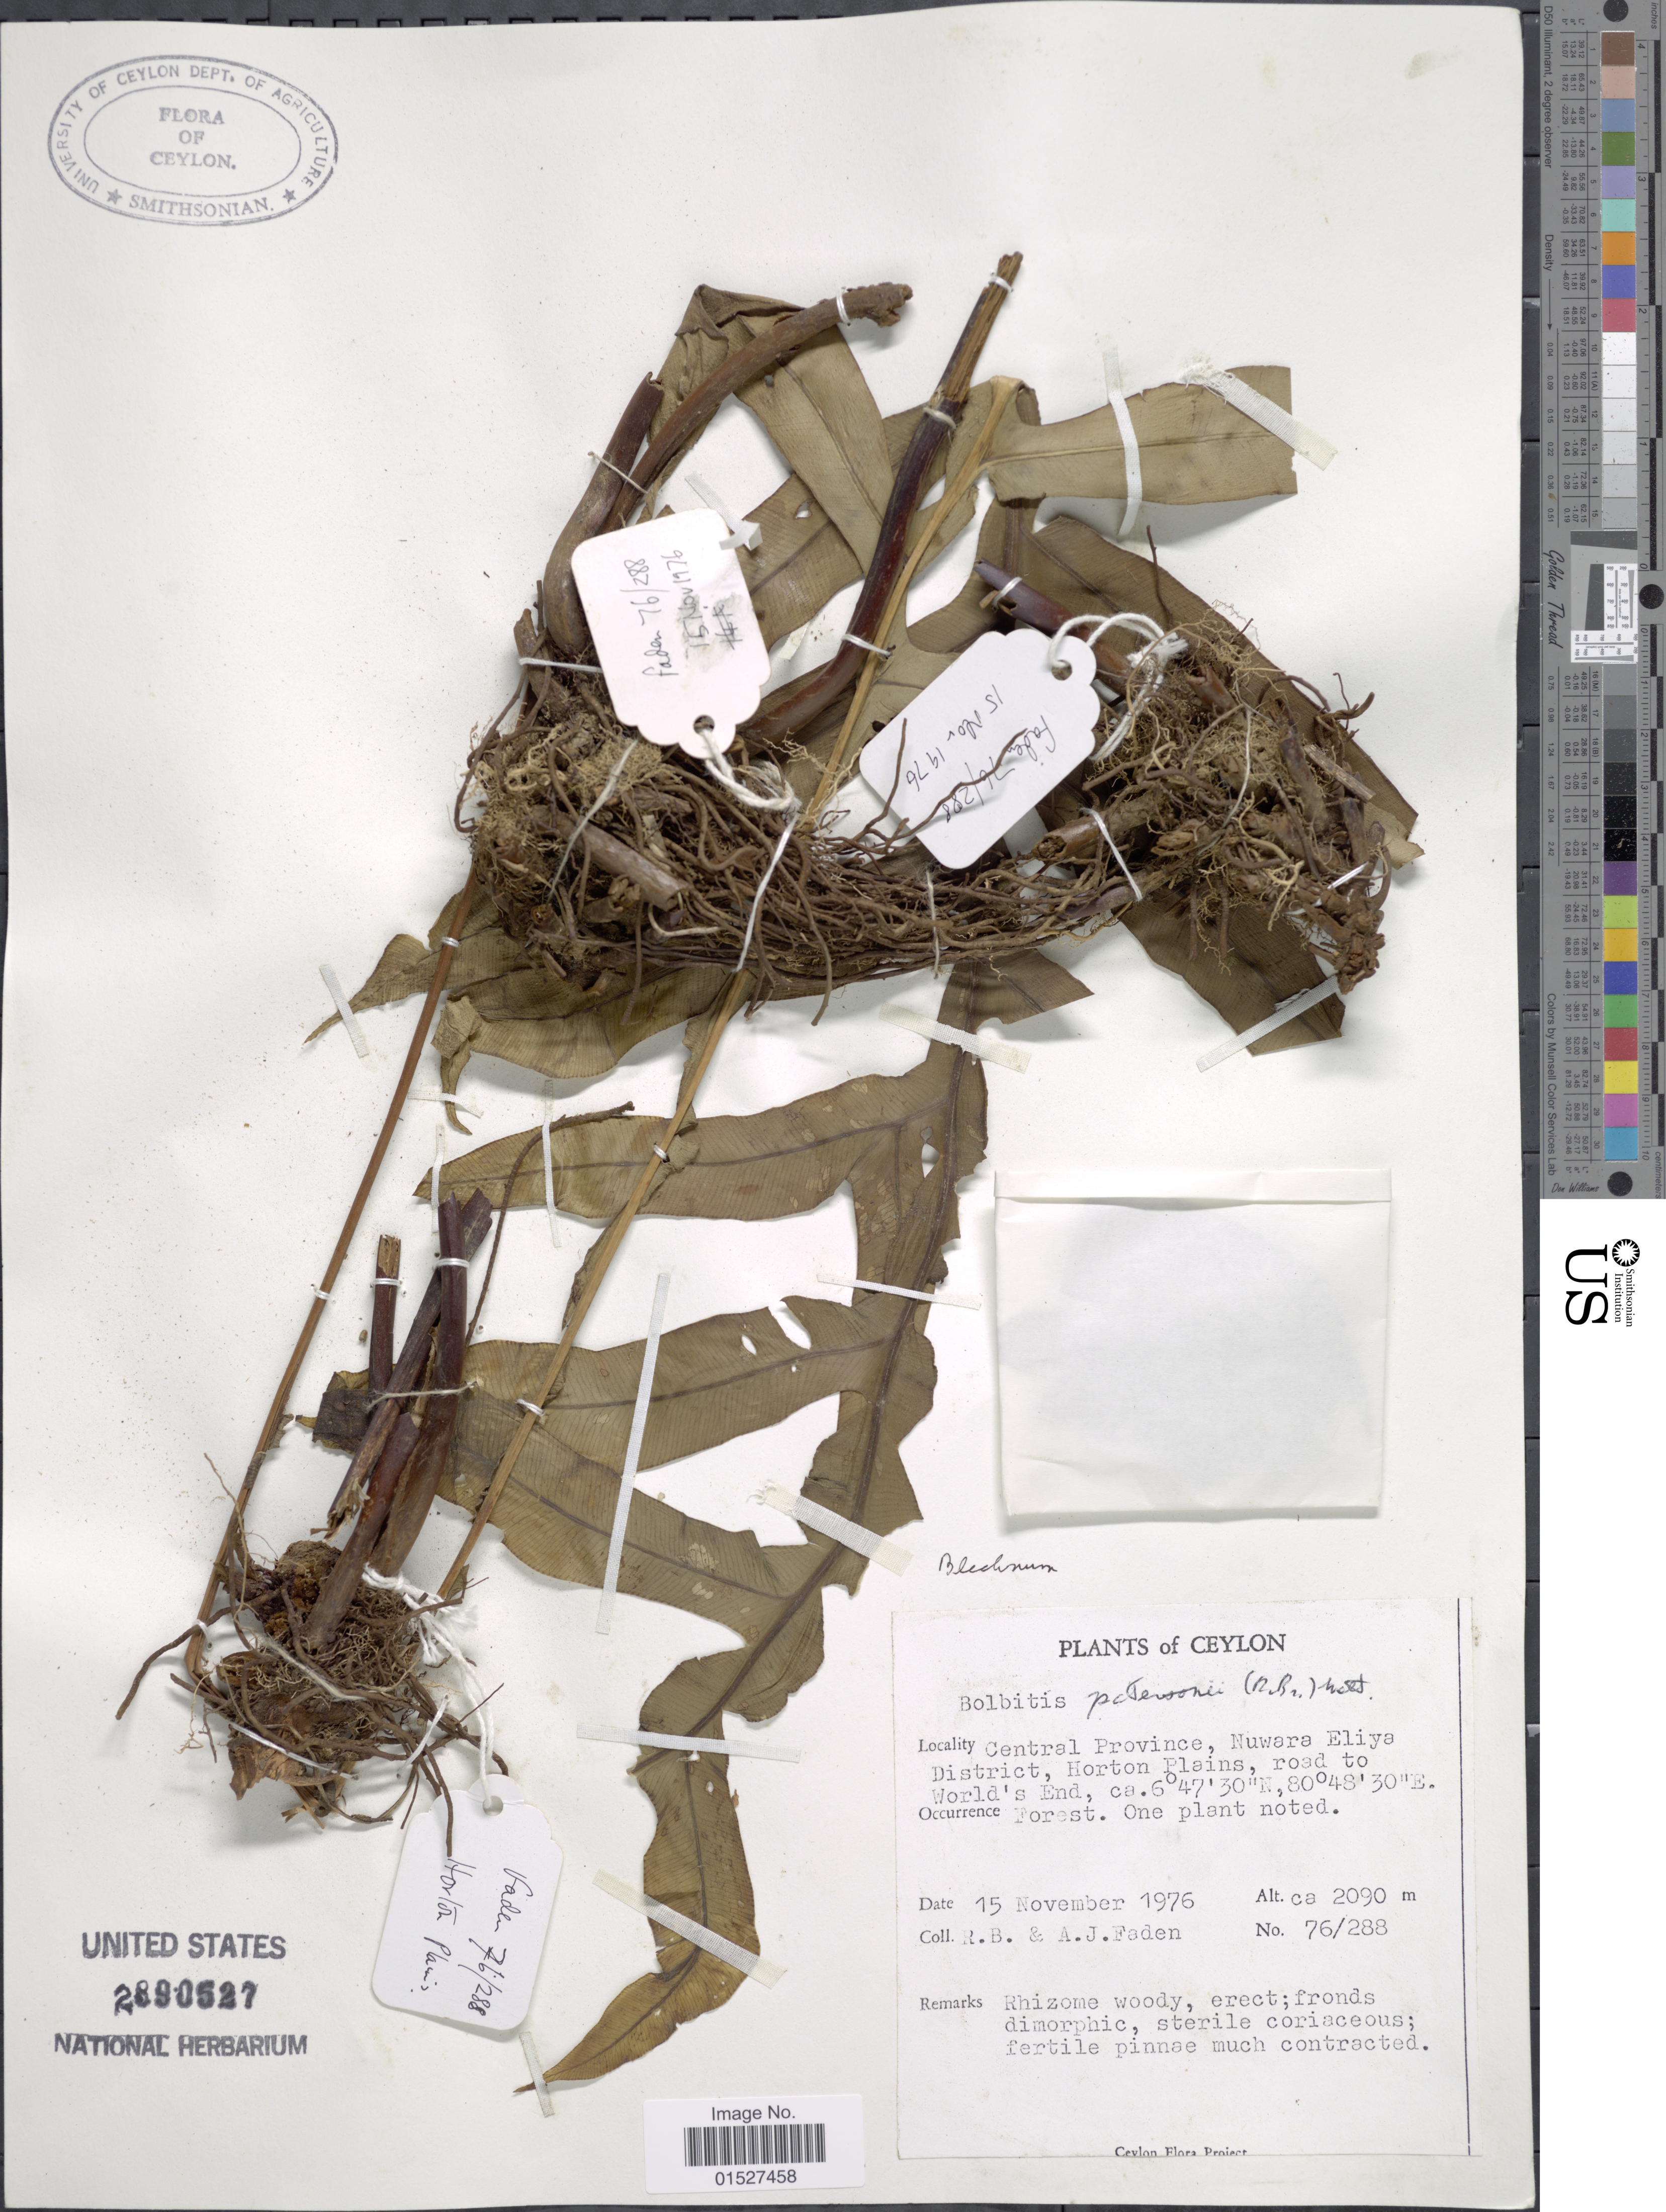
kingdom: Plantae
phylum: Tracheophyta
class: Polypodiopsida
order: Polypodiales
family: Blechnaceae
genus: Blechnum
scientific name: Blechnum patersonii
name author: (R. Br.) Mett.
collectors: R. B. Faden & A. J. Faden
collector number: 76/228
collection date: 1976-11-15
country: Sri Lanka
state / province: Central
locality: Ceylon. Central Province, Nuwara Eliya District, Horton Plains, road to World's End.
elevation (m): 2090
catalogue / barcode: US 2890527